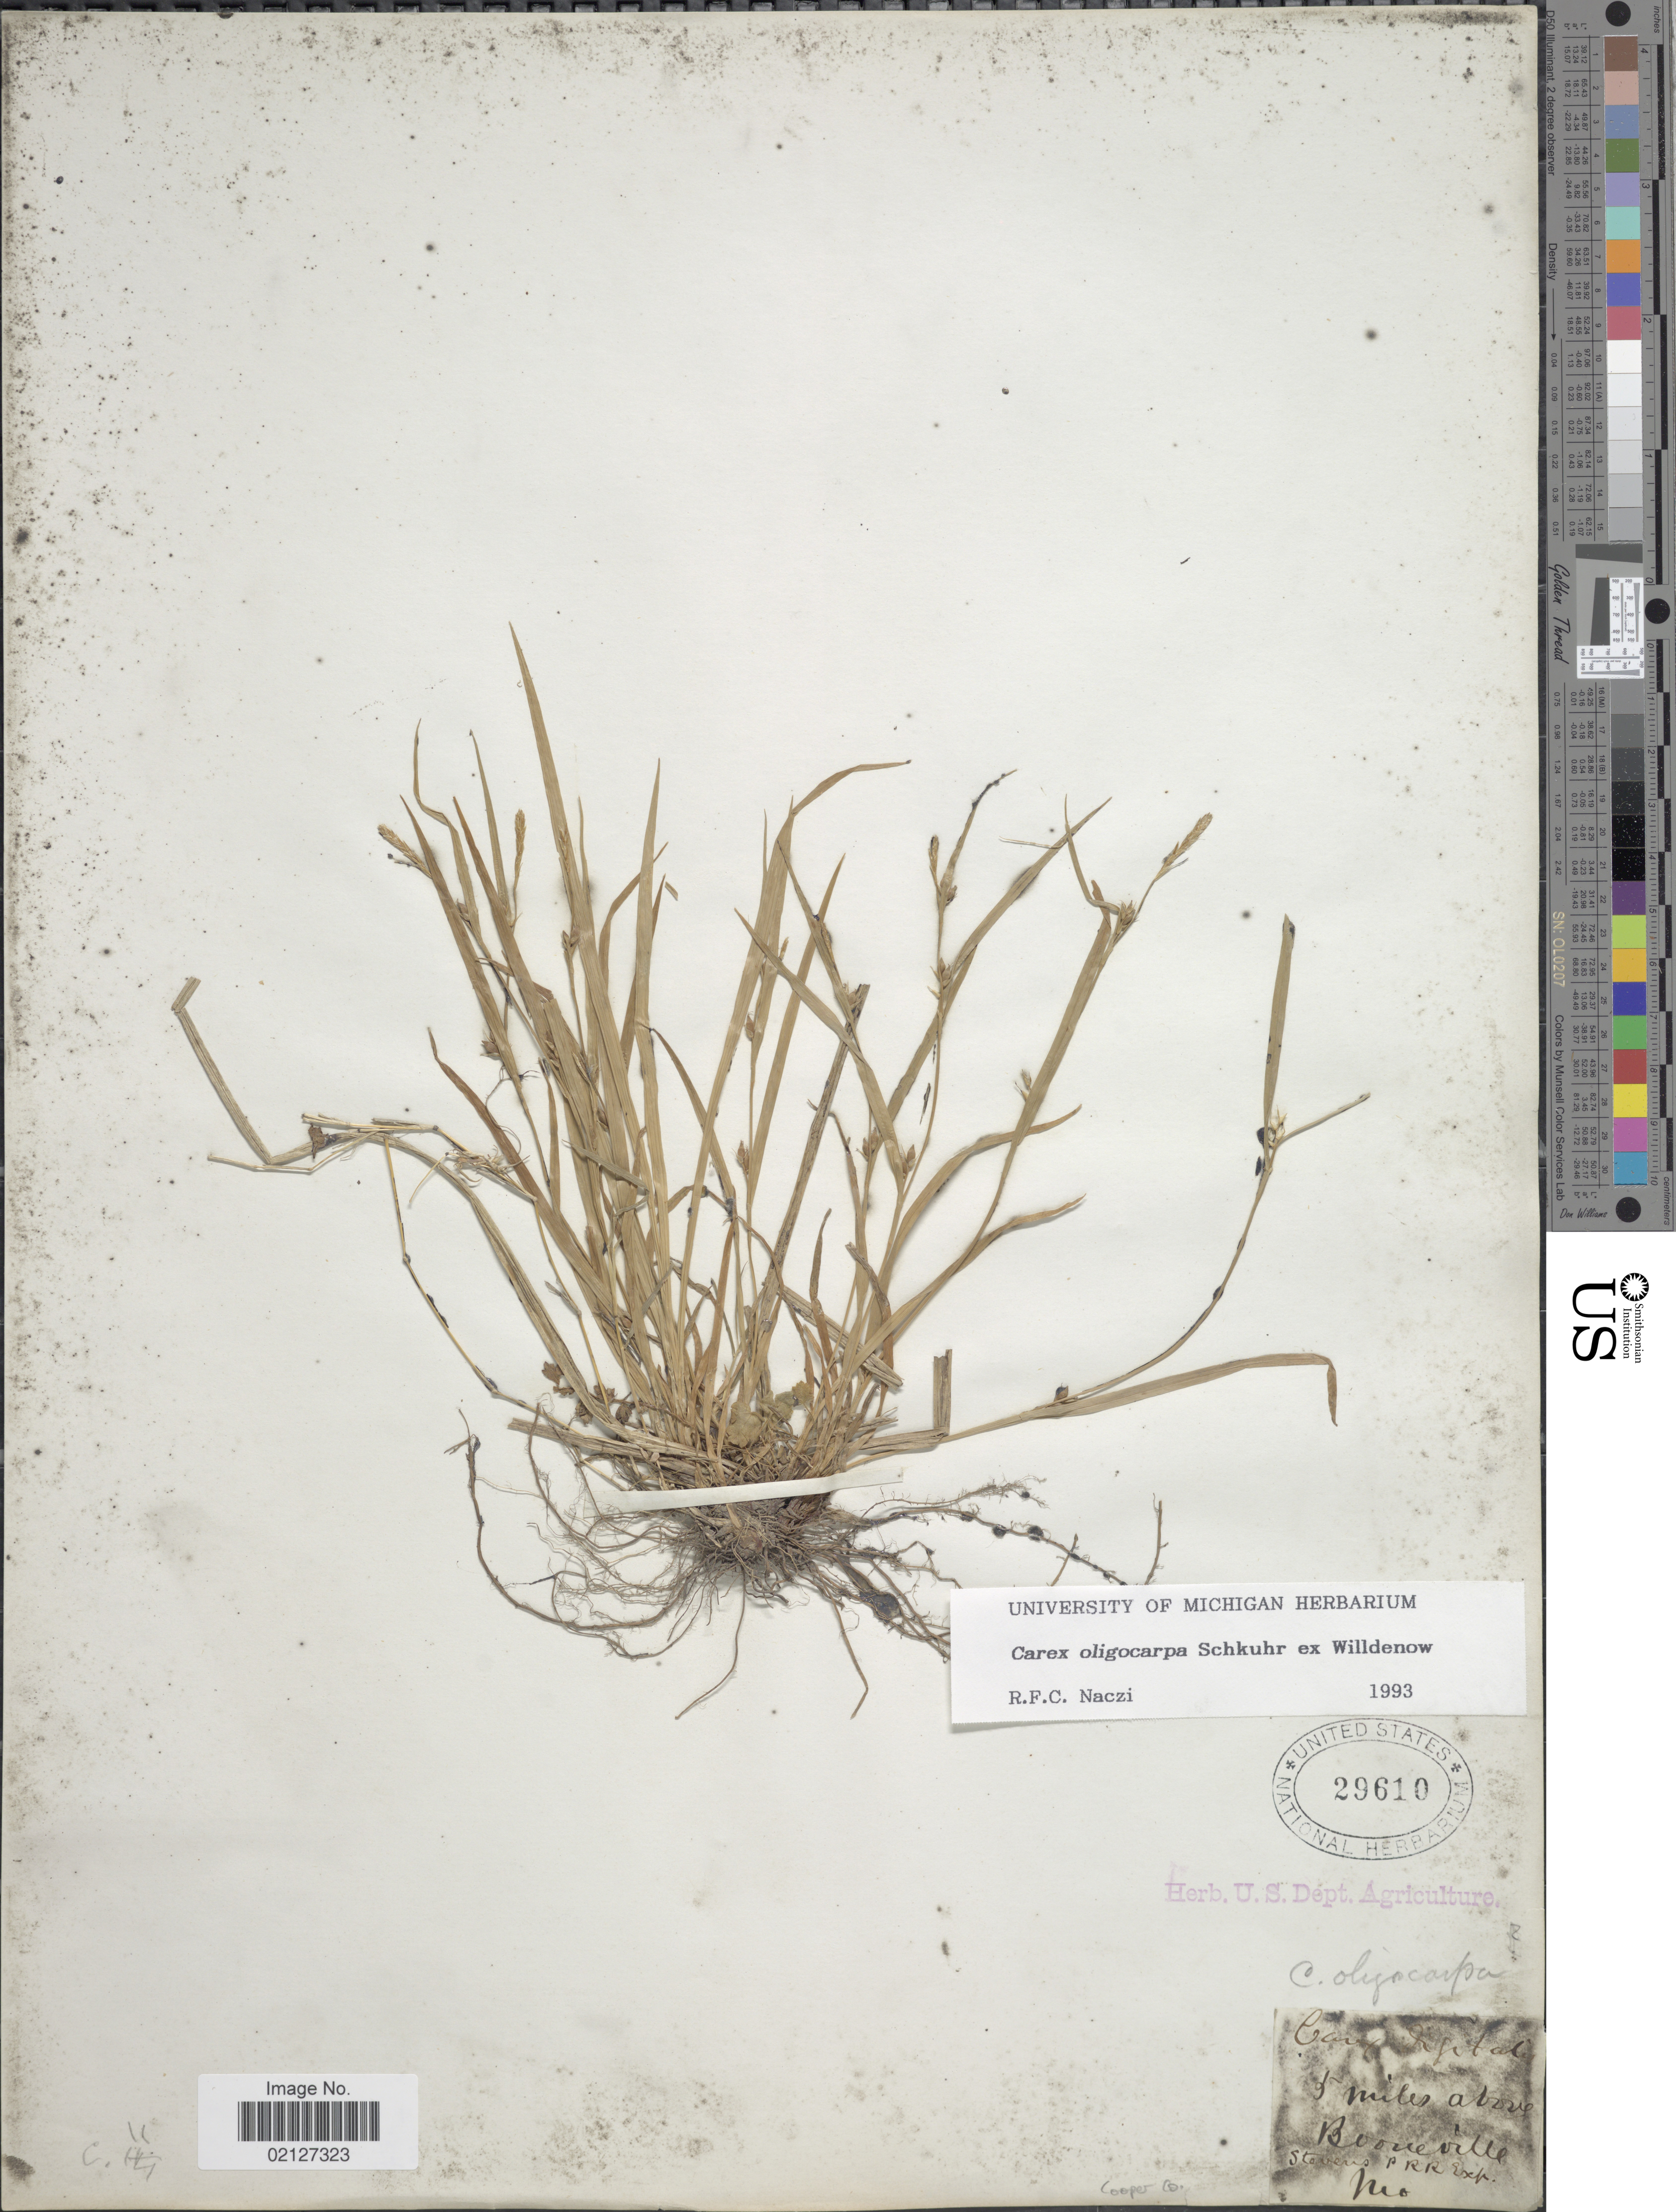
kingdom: Plantae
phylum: Tracheophyta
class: Liliopsida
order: Poales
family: Cyperaceae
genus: Carex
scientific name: Carex oligocarpa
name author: Willd.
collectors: -. Stevens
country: United States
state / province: Missouri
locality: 5 miles above Booneville, Cooper Co. [unsure placement]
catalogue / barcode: US 29610